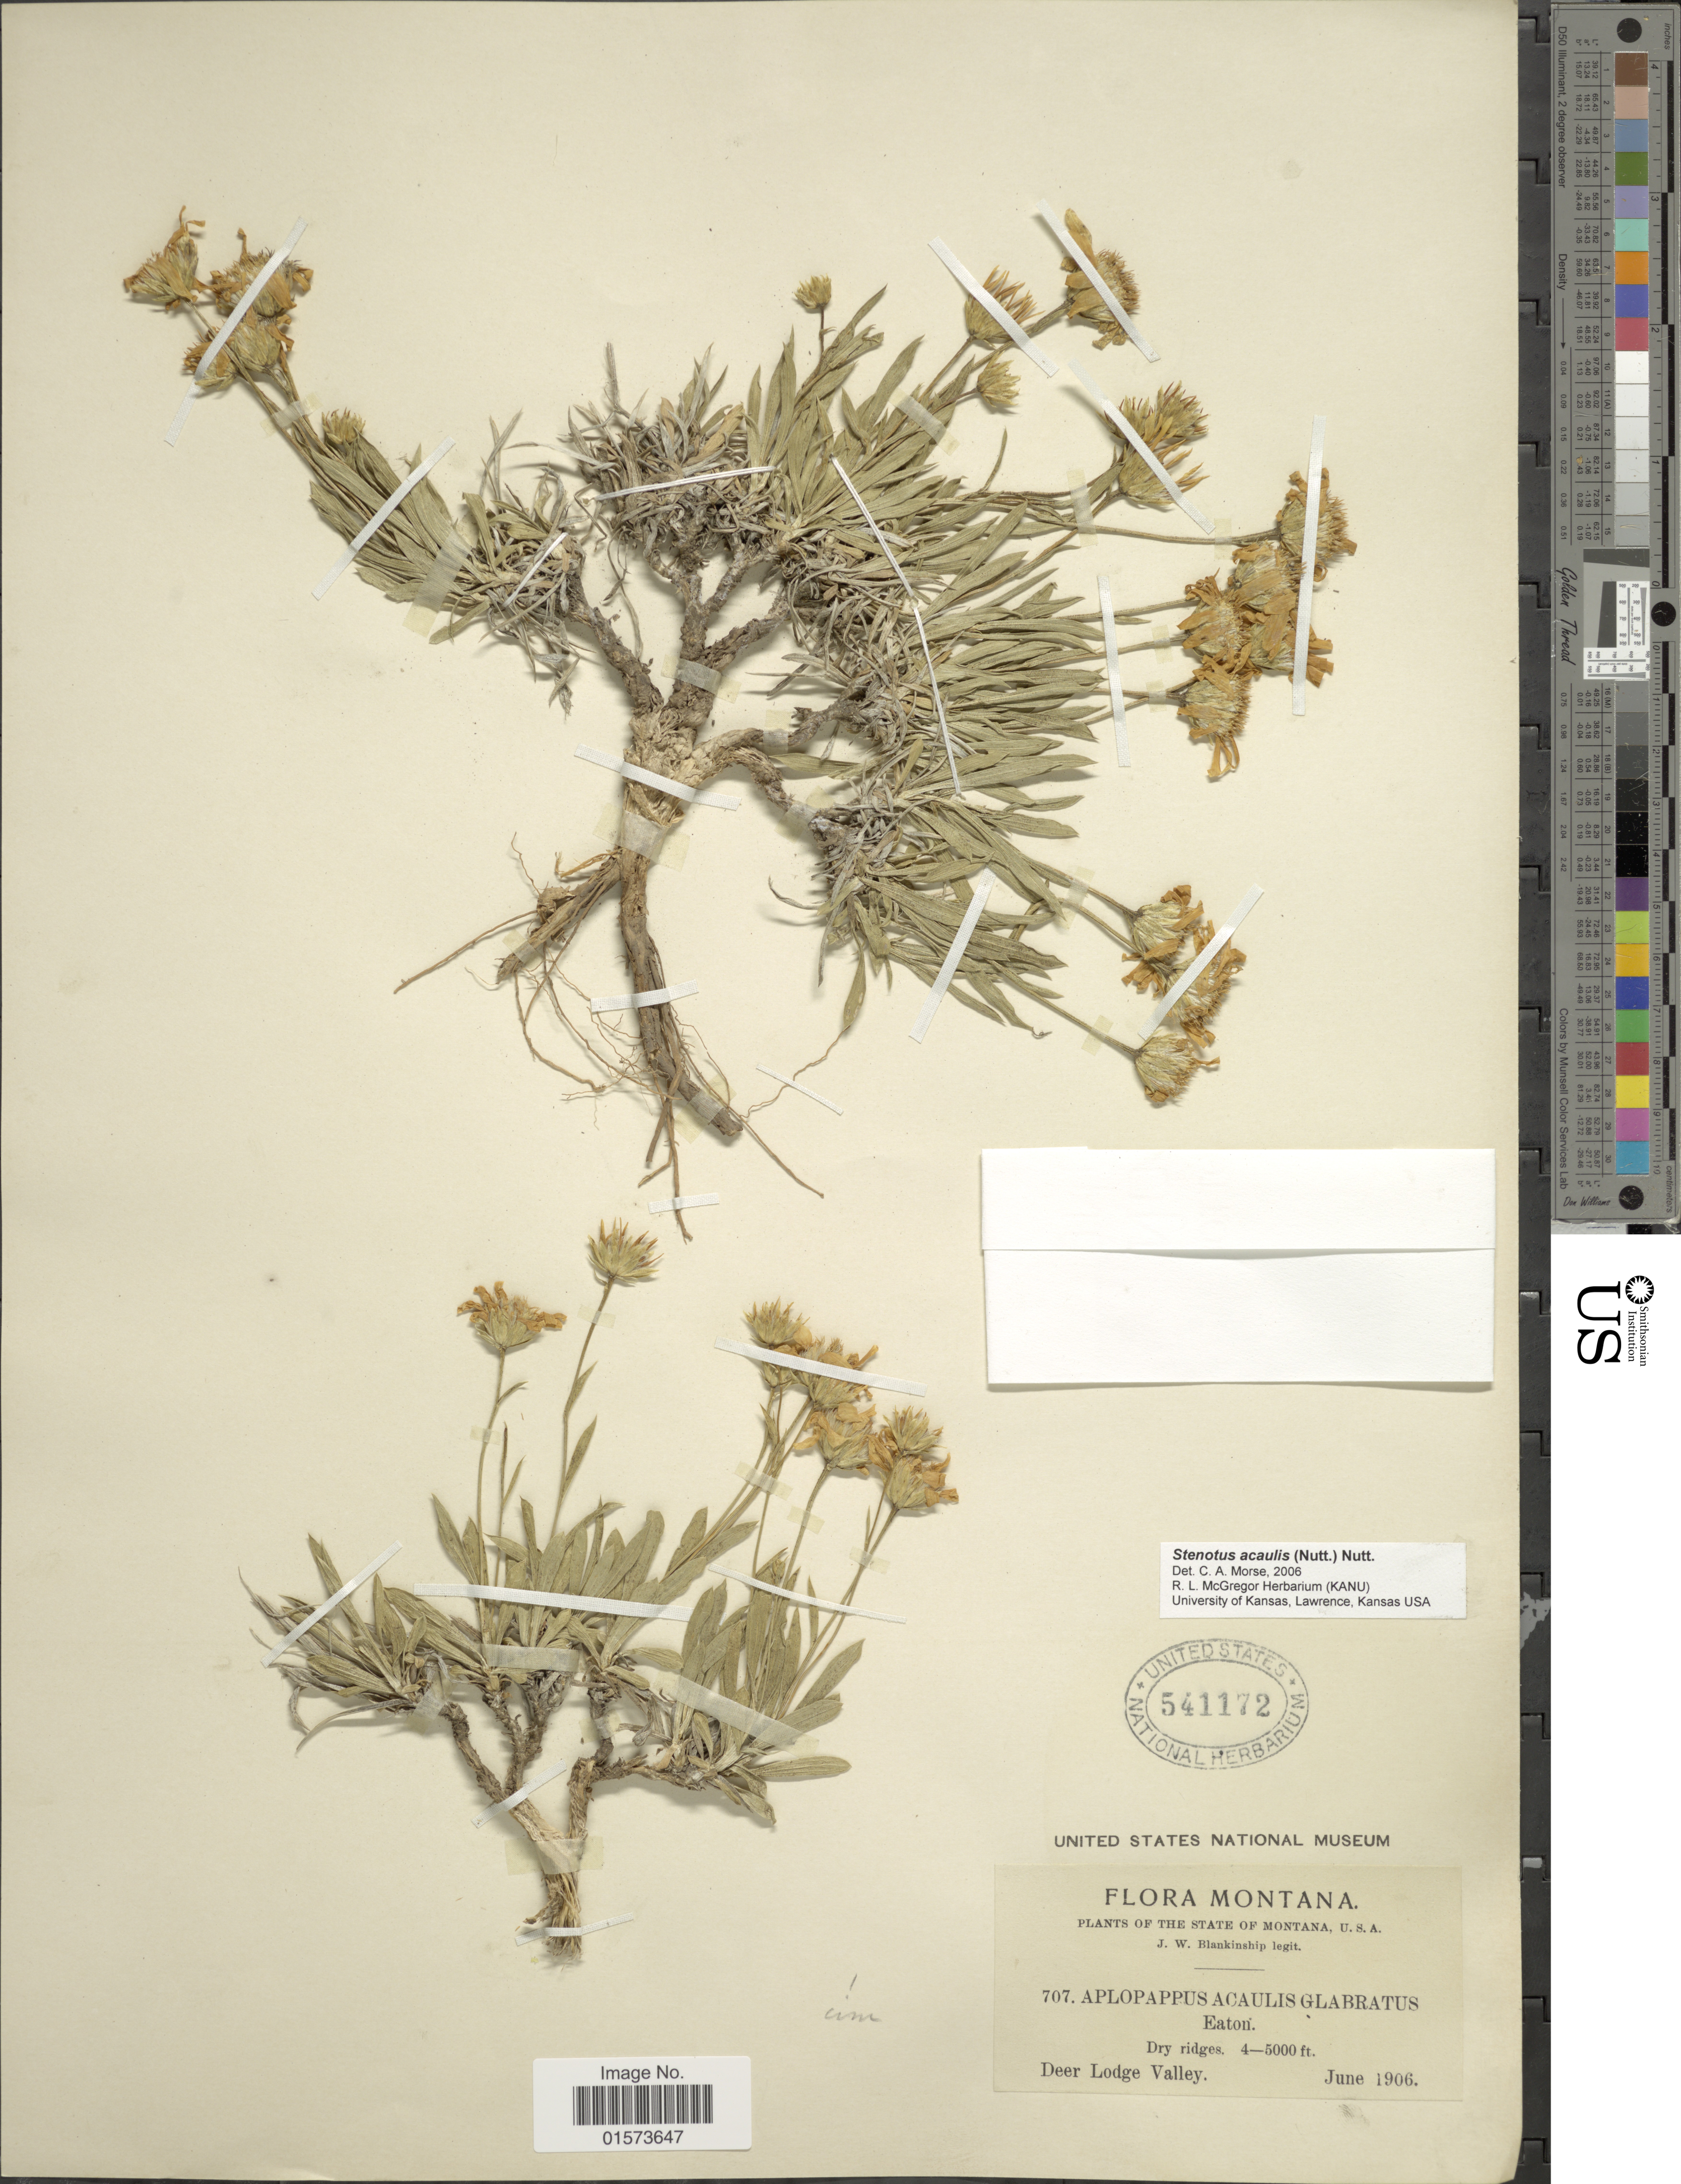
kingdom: Plantae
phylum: Tracheophyta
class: Magnoliopsida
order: Asterales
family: Asteraceae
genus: Stenotus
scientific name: Stenotus acaulis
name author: (Nutt.) Nutt.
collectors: J. W. Blankinship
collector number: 707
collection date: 1906-06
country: United States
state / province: Montana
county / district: Deer Lodge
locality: Eaton, dry ridges, Deer Lodge Valley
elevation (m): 1219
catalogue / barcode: US 541172